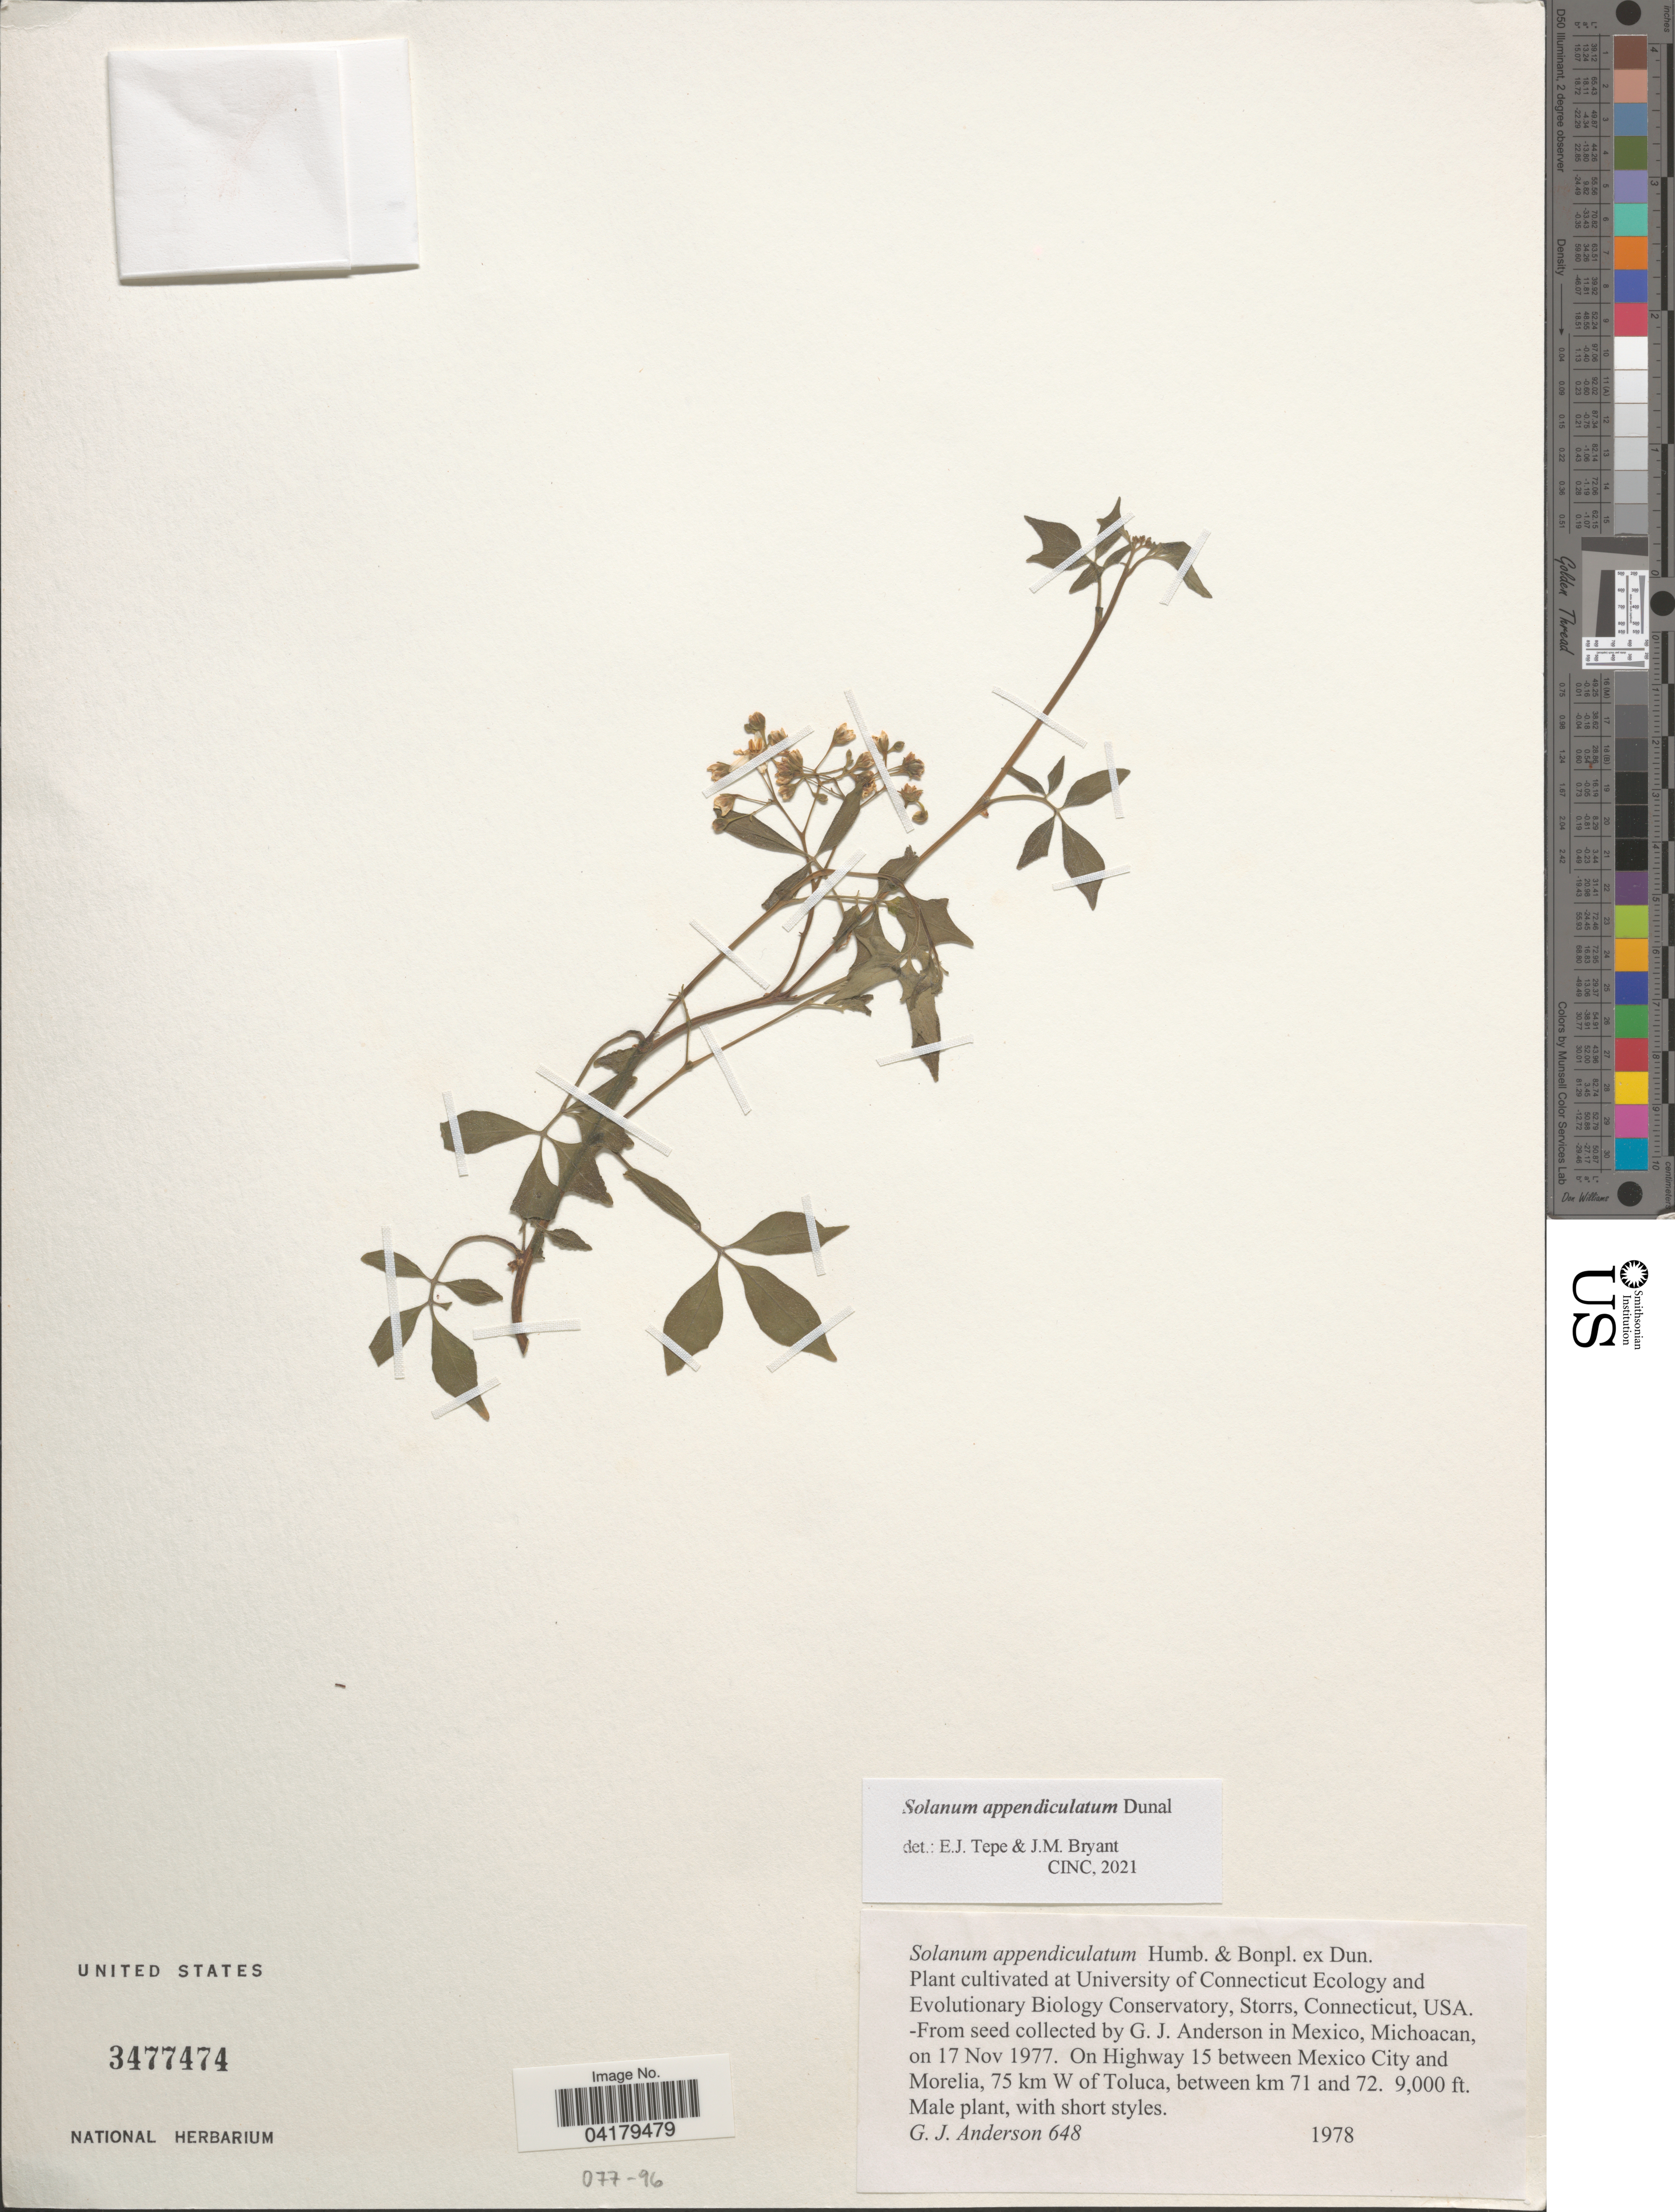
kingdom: Plantae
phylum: Tracheophyta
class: Magnoliopsida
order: Solanales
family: Solanaceae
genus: Solanum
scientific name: Solanum appendiculatum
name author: Humb. & Bonpl. ex Dunal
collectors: G. J. Anderson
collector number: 648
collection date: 1977-11-17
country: Mexico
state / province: Michoacán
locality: On Highway 15 between Mexico City and Morelia, 75 km W of Toluca, between km 71 and 72.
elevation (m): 2743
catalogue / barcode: US 3477474